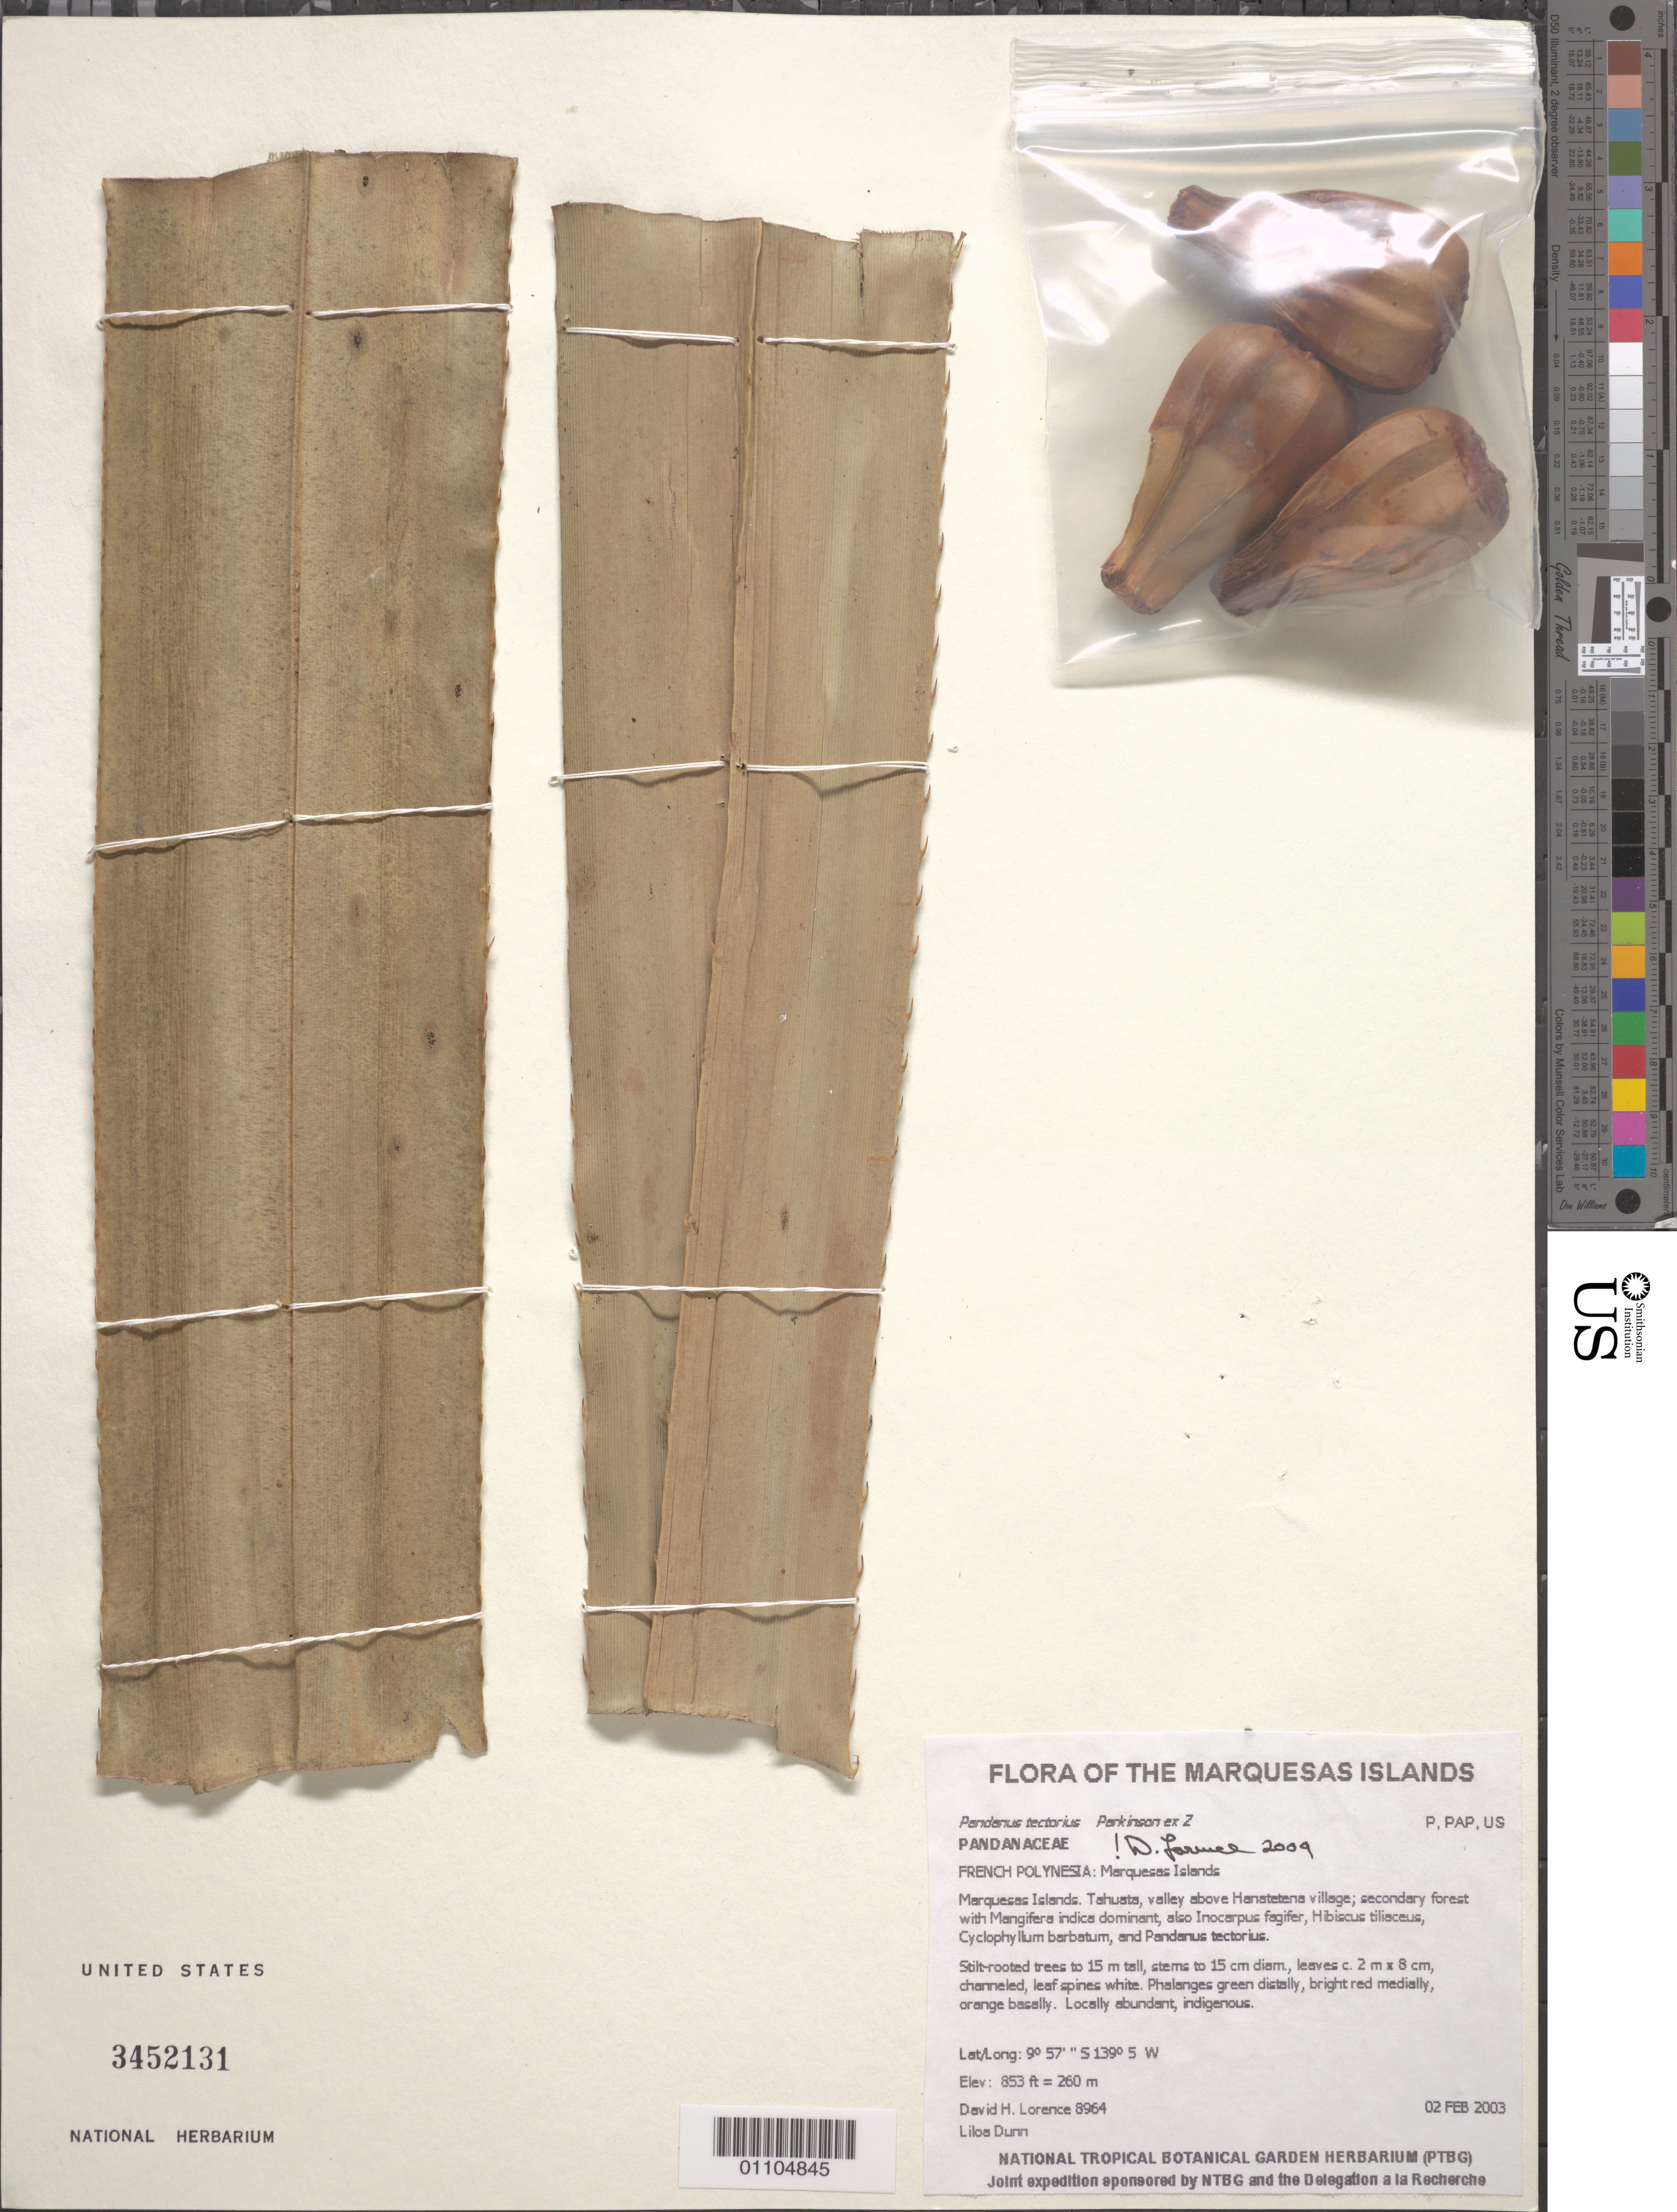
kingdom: Plantae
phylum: Tracheophyta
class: Liliopsida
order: Pandanales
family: Pandanaceae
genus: Pandanus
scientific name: Pandanus tectorius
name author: Parkinson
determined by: Lorence, David H., (PTBG), National Tropical Botanical Garden (UNITED STATES)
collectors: D. Lorence & L. Dunn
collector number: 8964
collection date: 2003-02-02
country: French Polynesia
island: Tahuata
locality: Valley above Hanatetena village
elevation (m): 260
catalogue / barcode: US 3452131